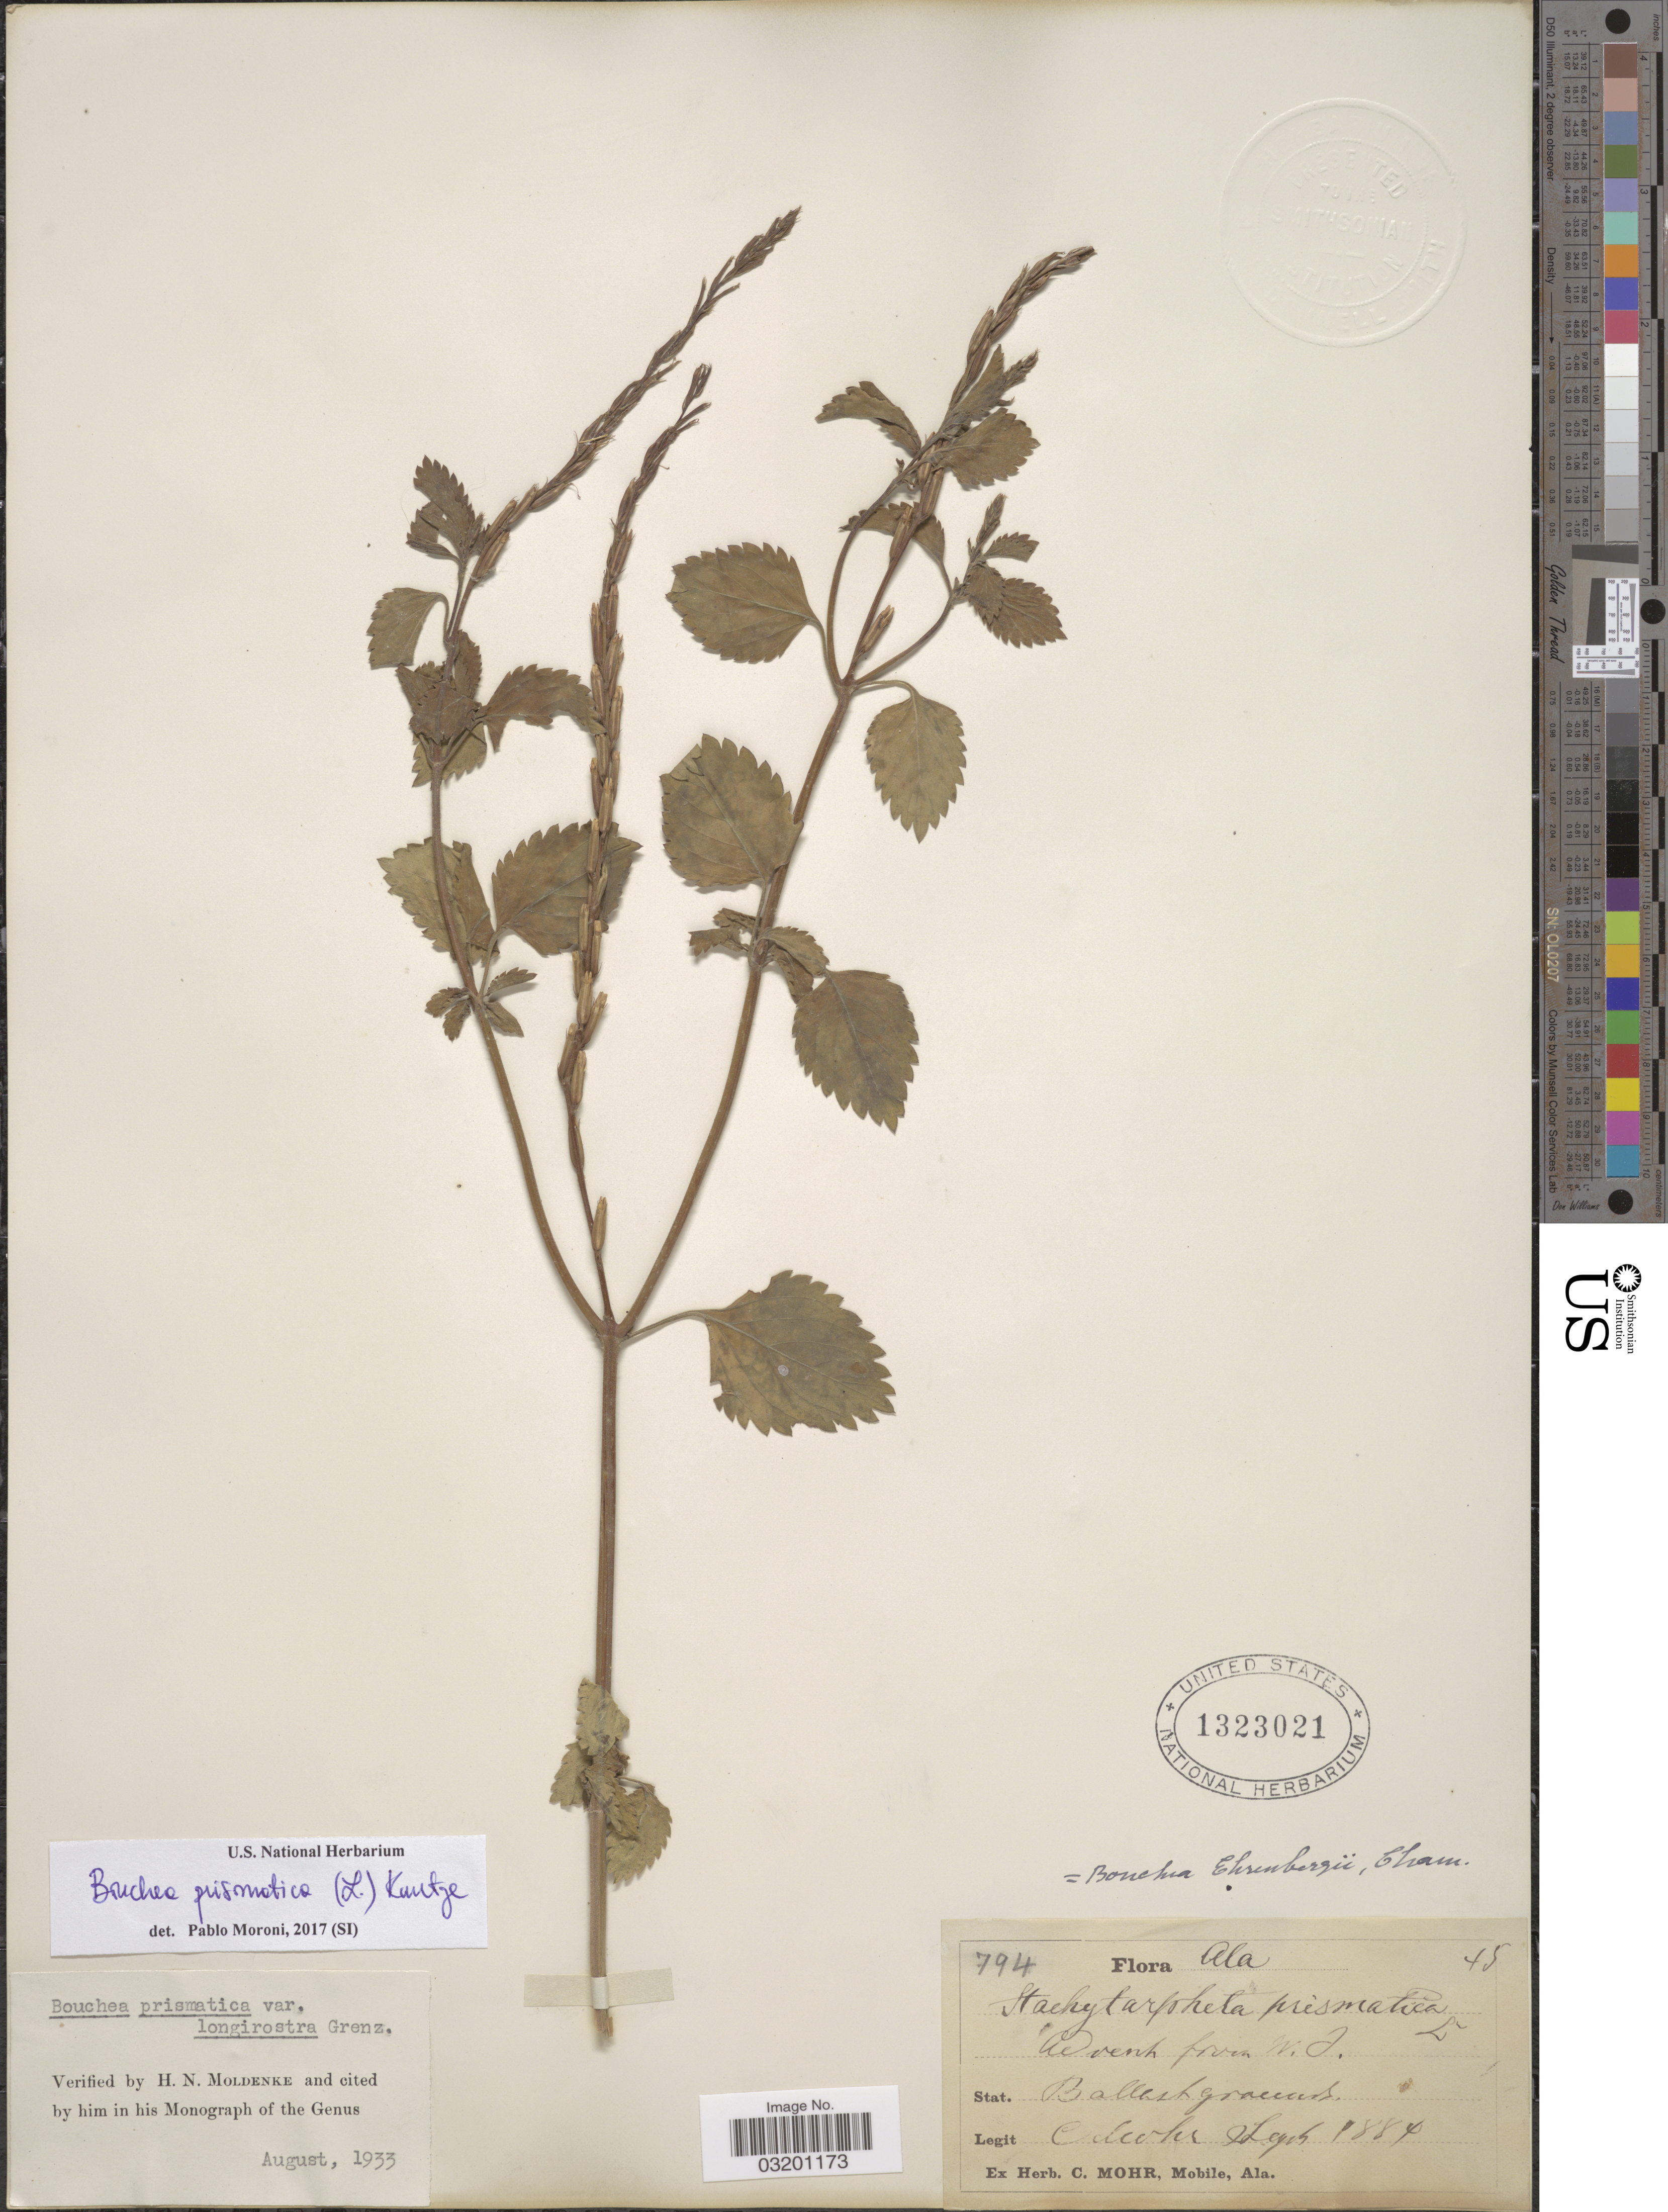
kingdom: Plantae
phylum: Tracheophyta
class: Magnoliopsida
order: Lamiales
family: Verbenaceae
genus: Bouchea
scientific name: Bouchea prismatica var. brevirostra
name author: Grenzeb.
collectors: C. T. Mohr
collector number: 794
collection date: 1884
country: United States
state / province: Alabama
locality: Stat. Ballast grounds.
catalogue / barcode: US 1323021